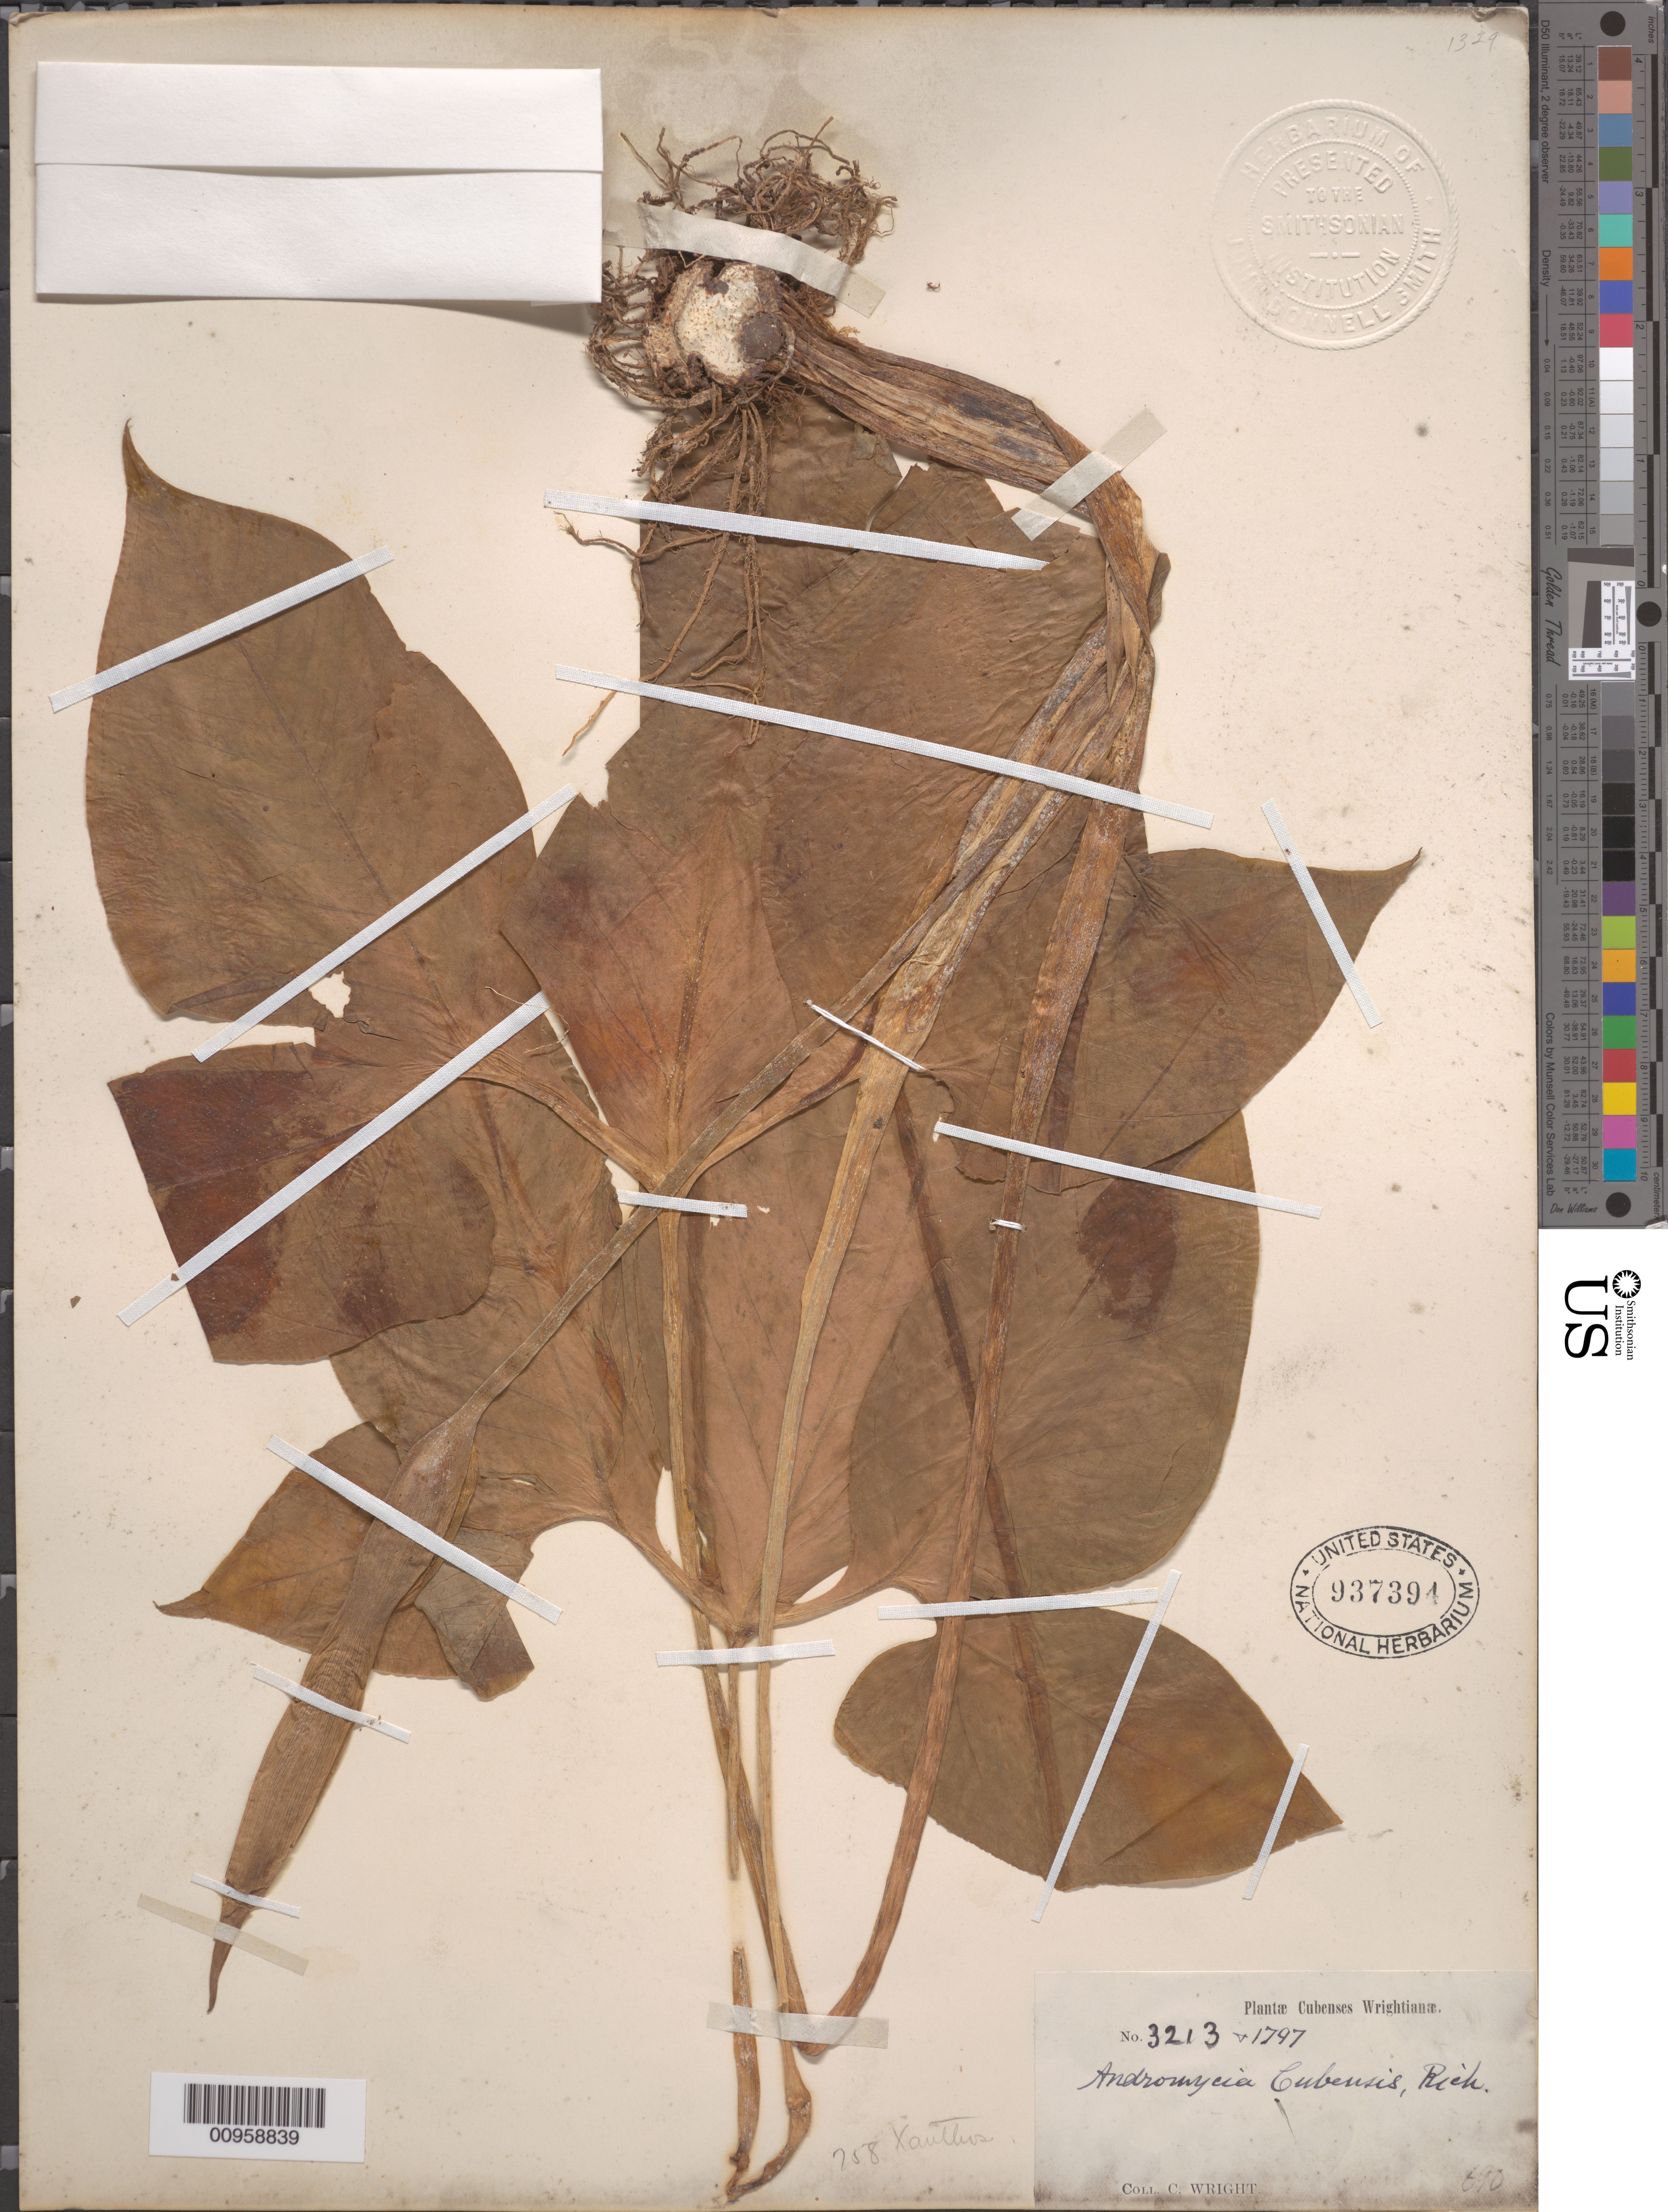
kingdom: Plantae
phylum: Tracheophyta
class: Liliopsida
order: Alismatales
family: Araceae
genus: Xanthosoma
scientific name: Xanthosoma cubense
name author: (Schott) Engl.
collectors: C. Wright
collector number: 3213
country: Cuba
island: Cuba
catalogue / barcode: US 937394